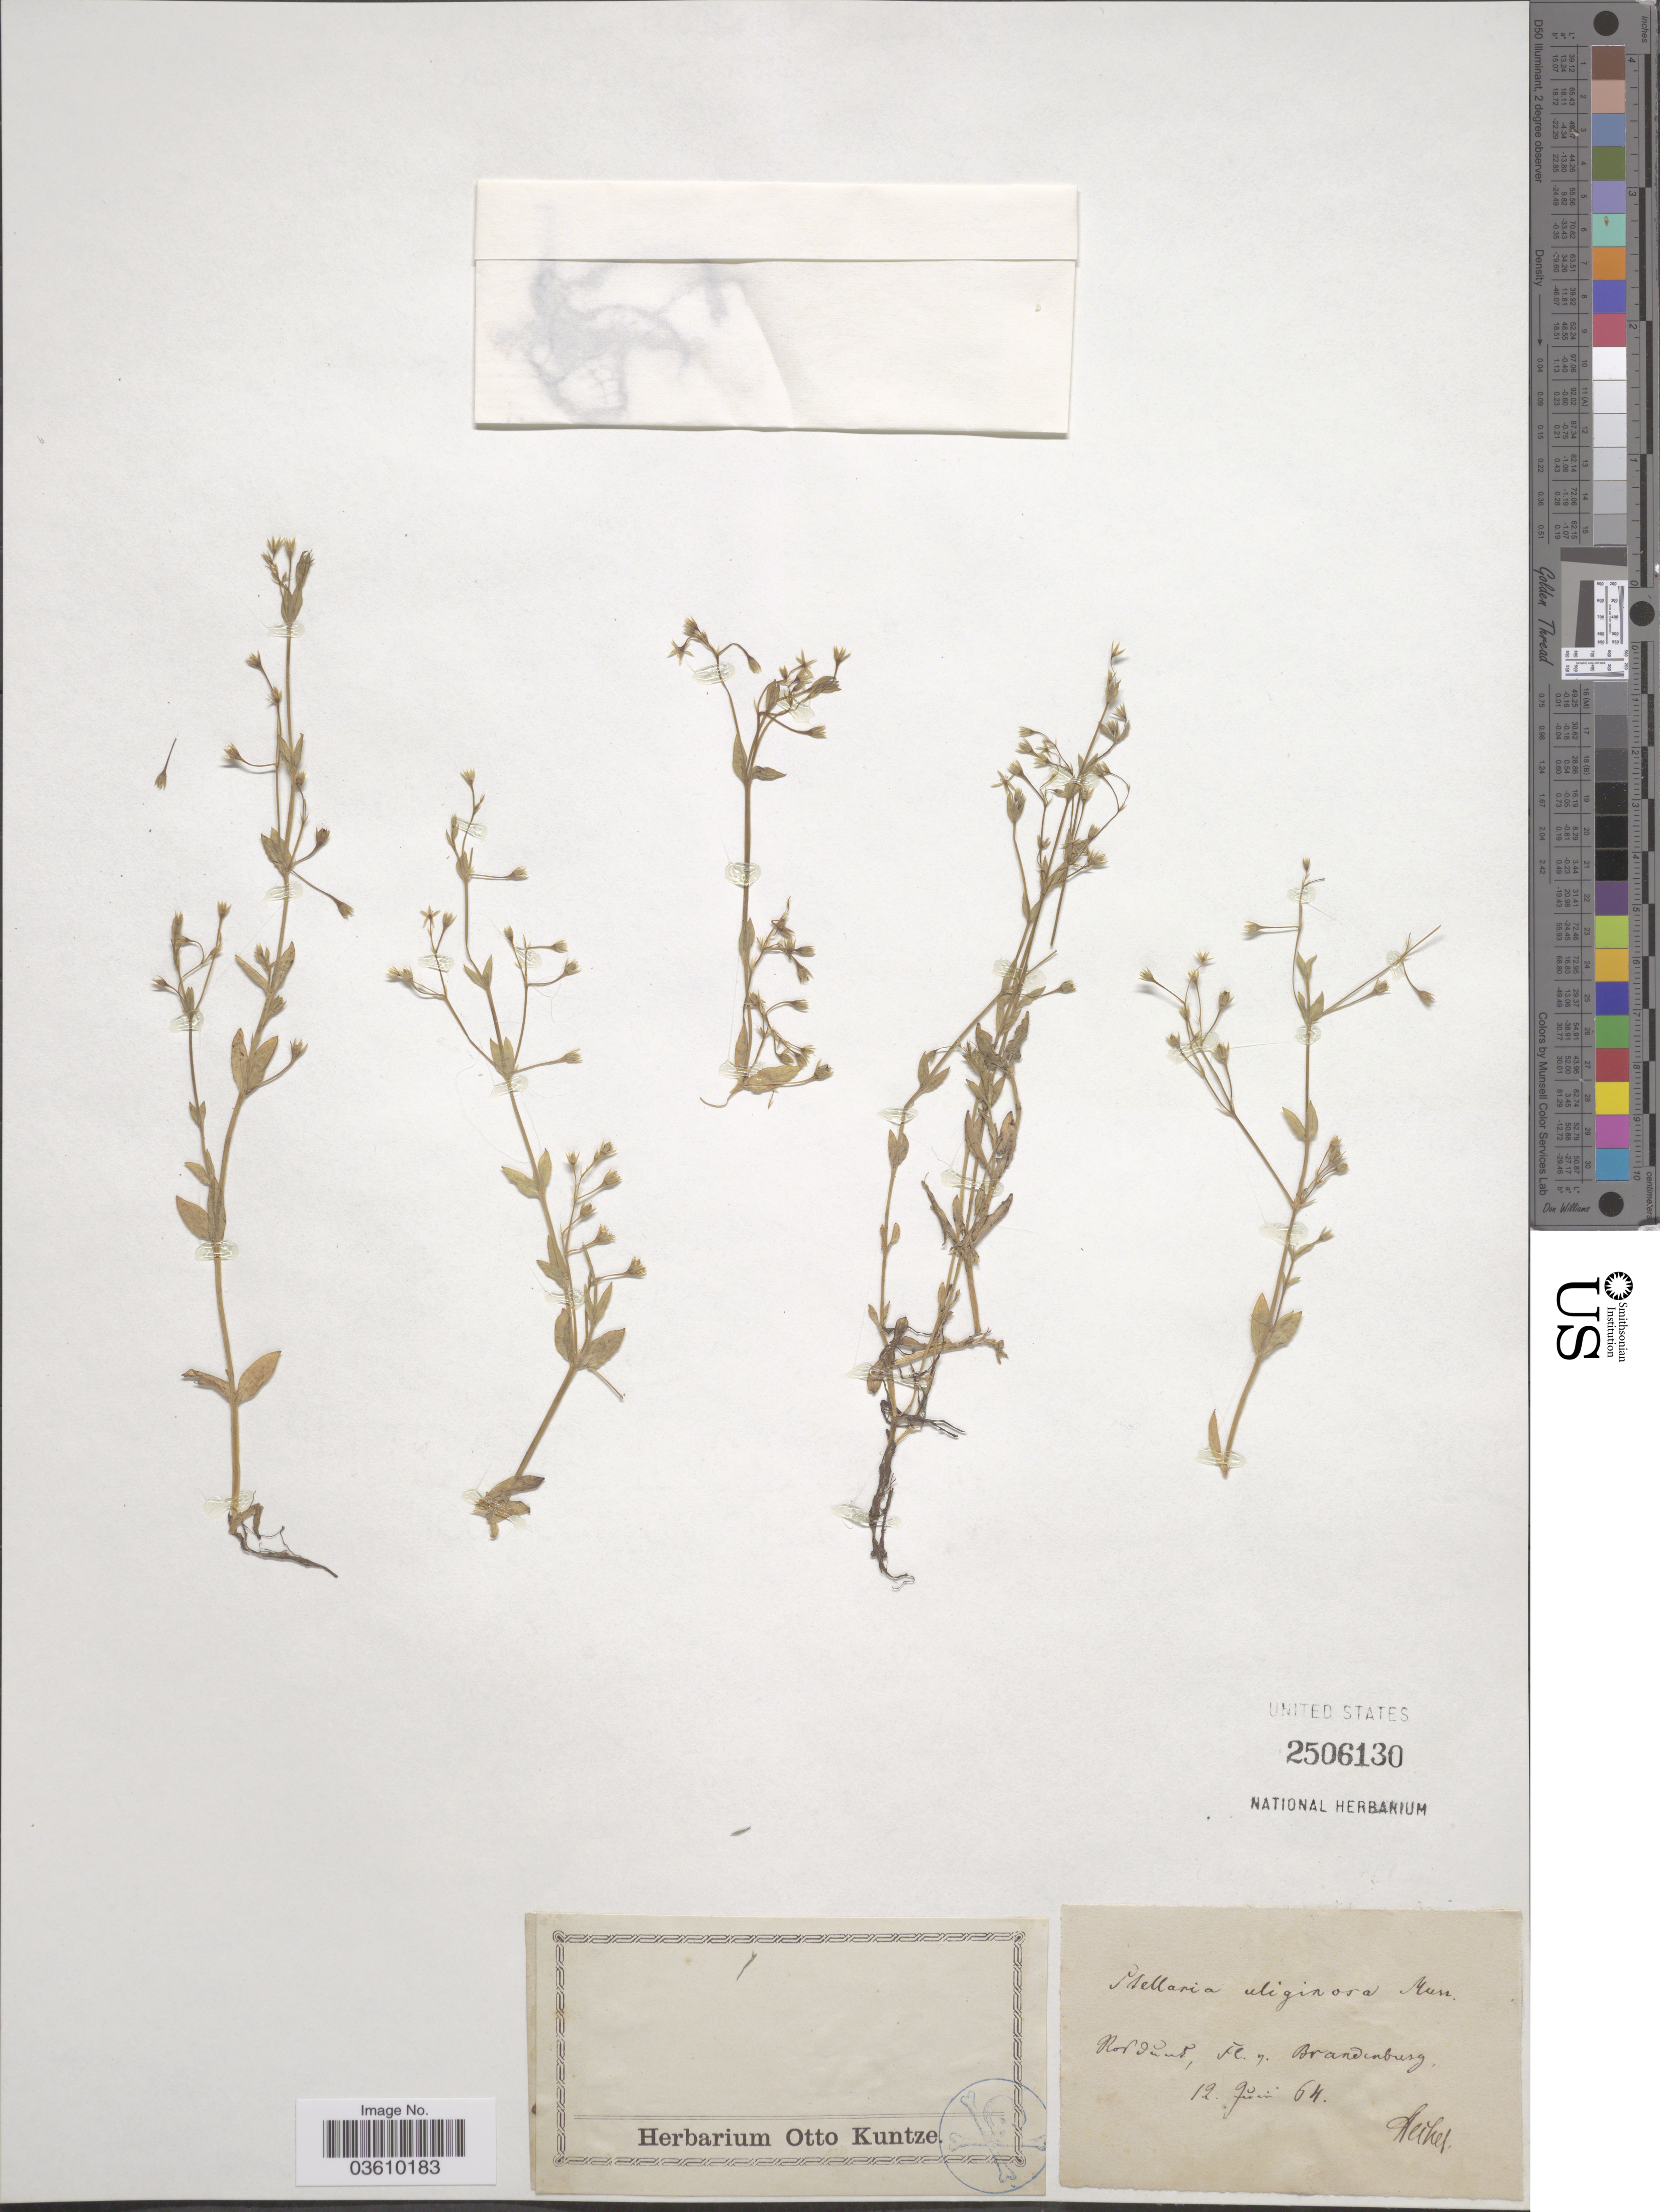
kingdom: Plantae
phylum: Tracheophyta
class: Magnoliopsida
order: Caryophyllales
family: Caryophyllaceae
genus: Stellaria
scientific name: Stellaria uliginosa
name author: Murray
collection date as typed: Transcribed d/m/y: 12/6/64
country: Germany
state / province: Brandenburg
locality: Noduns [interpreted], Fl. n. Brandenburg.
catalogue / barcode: US 2506130